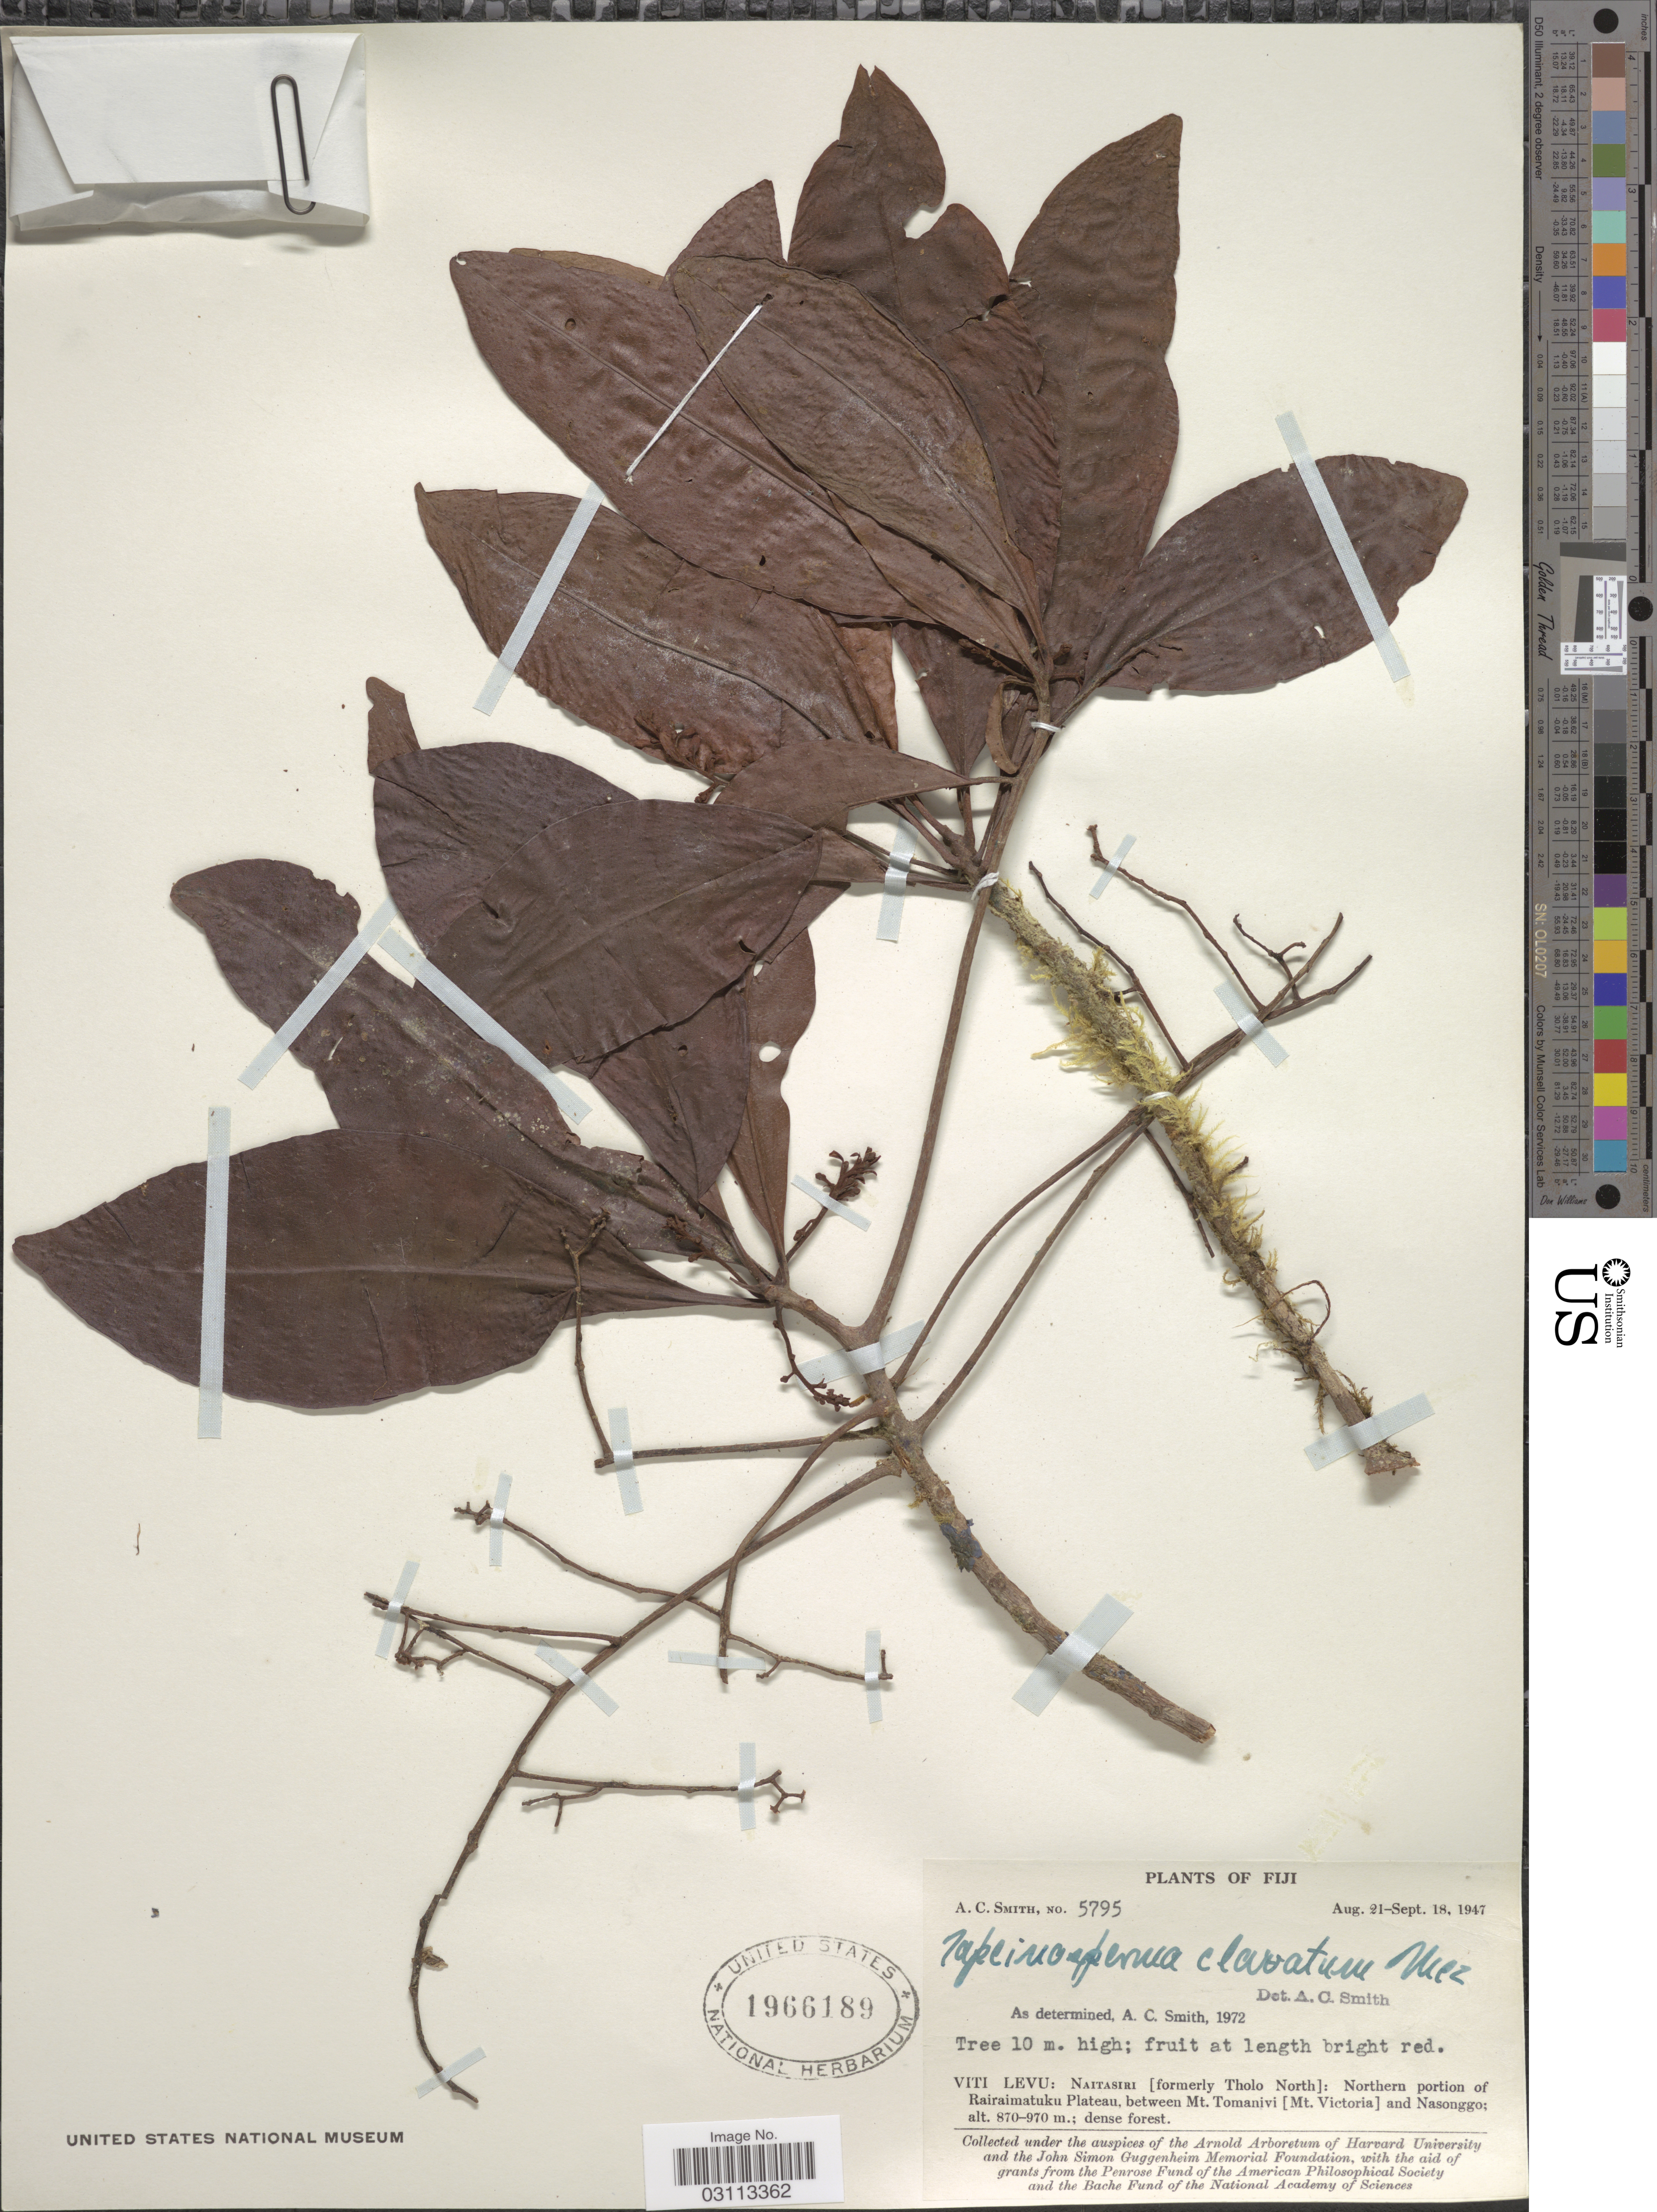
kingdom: Plantae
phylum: Tracheophyta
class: Magnoliopsida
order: Ericales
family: Primulaceae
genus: Tapeinosperma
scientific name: Tapeinosperma clavatum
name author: Mez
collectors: A. C. Smith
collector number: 5795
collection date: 1947-08-21/1947-09-18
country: Fiji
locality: Viti Levu: Naitasiri [formerly Tholo North]: Northern portion of Rairaimatuku Plateau, between Mt. Tomanivi [Mt. Victoria] and Nasonggo.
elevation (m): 870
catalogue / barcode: US 1966189